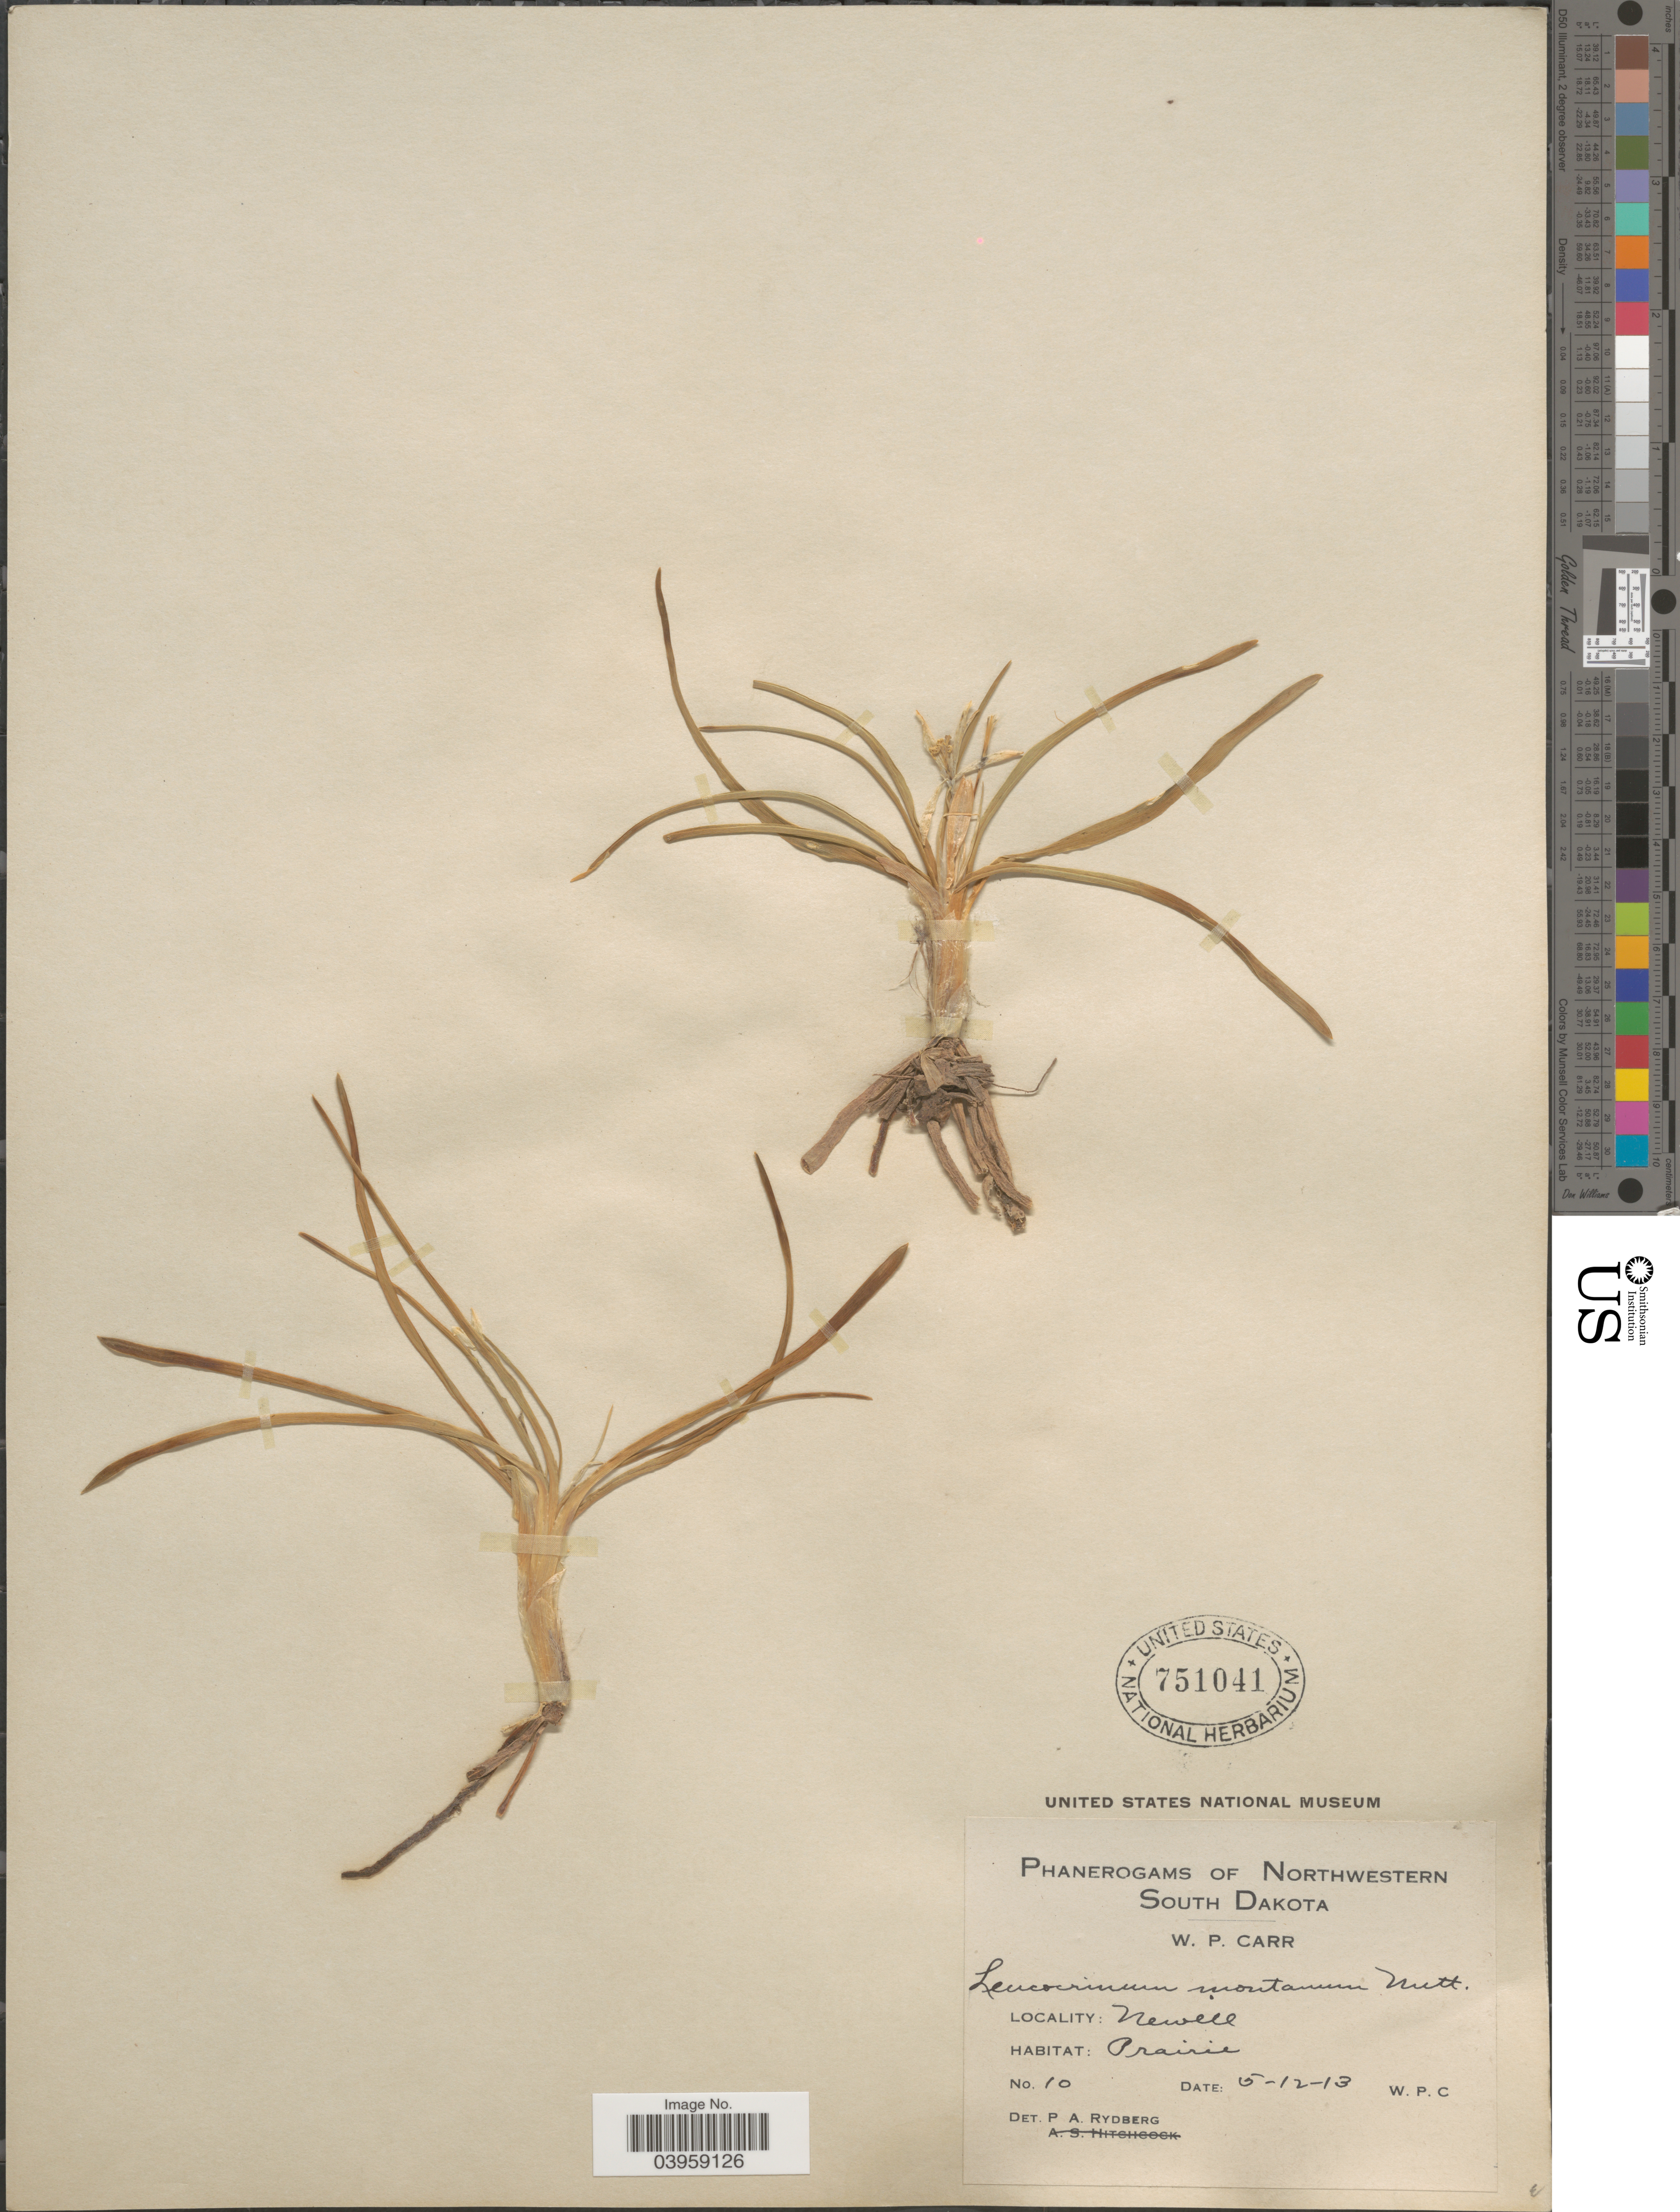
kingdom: Plantae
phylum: Tracheophyta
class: Liliopsida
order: Asparagales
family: Asparagaceae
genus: Leucocrinum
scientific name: Leucocrinum montanum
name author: Nutt.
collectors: W. Carr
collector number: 10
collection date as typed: Transcribed d/m/y: 12/5/13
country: United States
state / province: South Dakota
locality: Northwestern South Dakota. Newell.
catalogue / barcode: US 751041